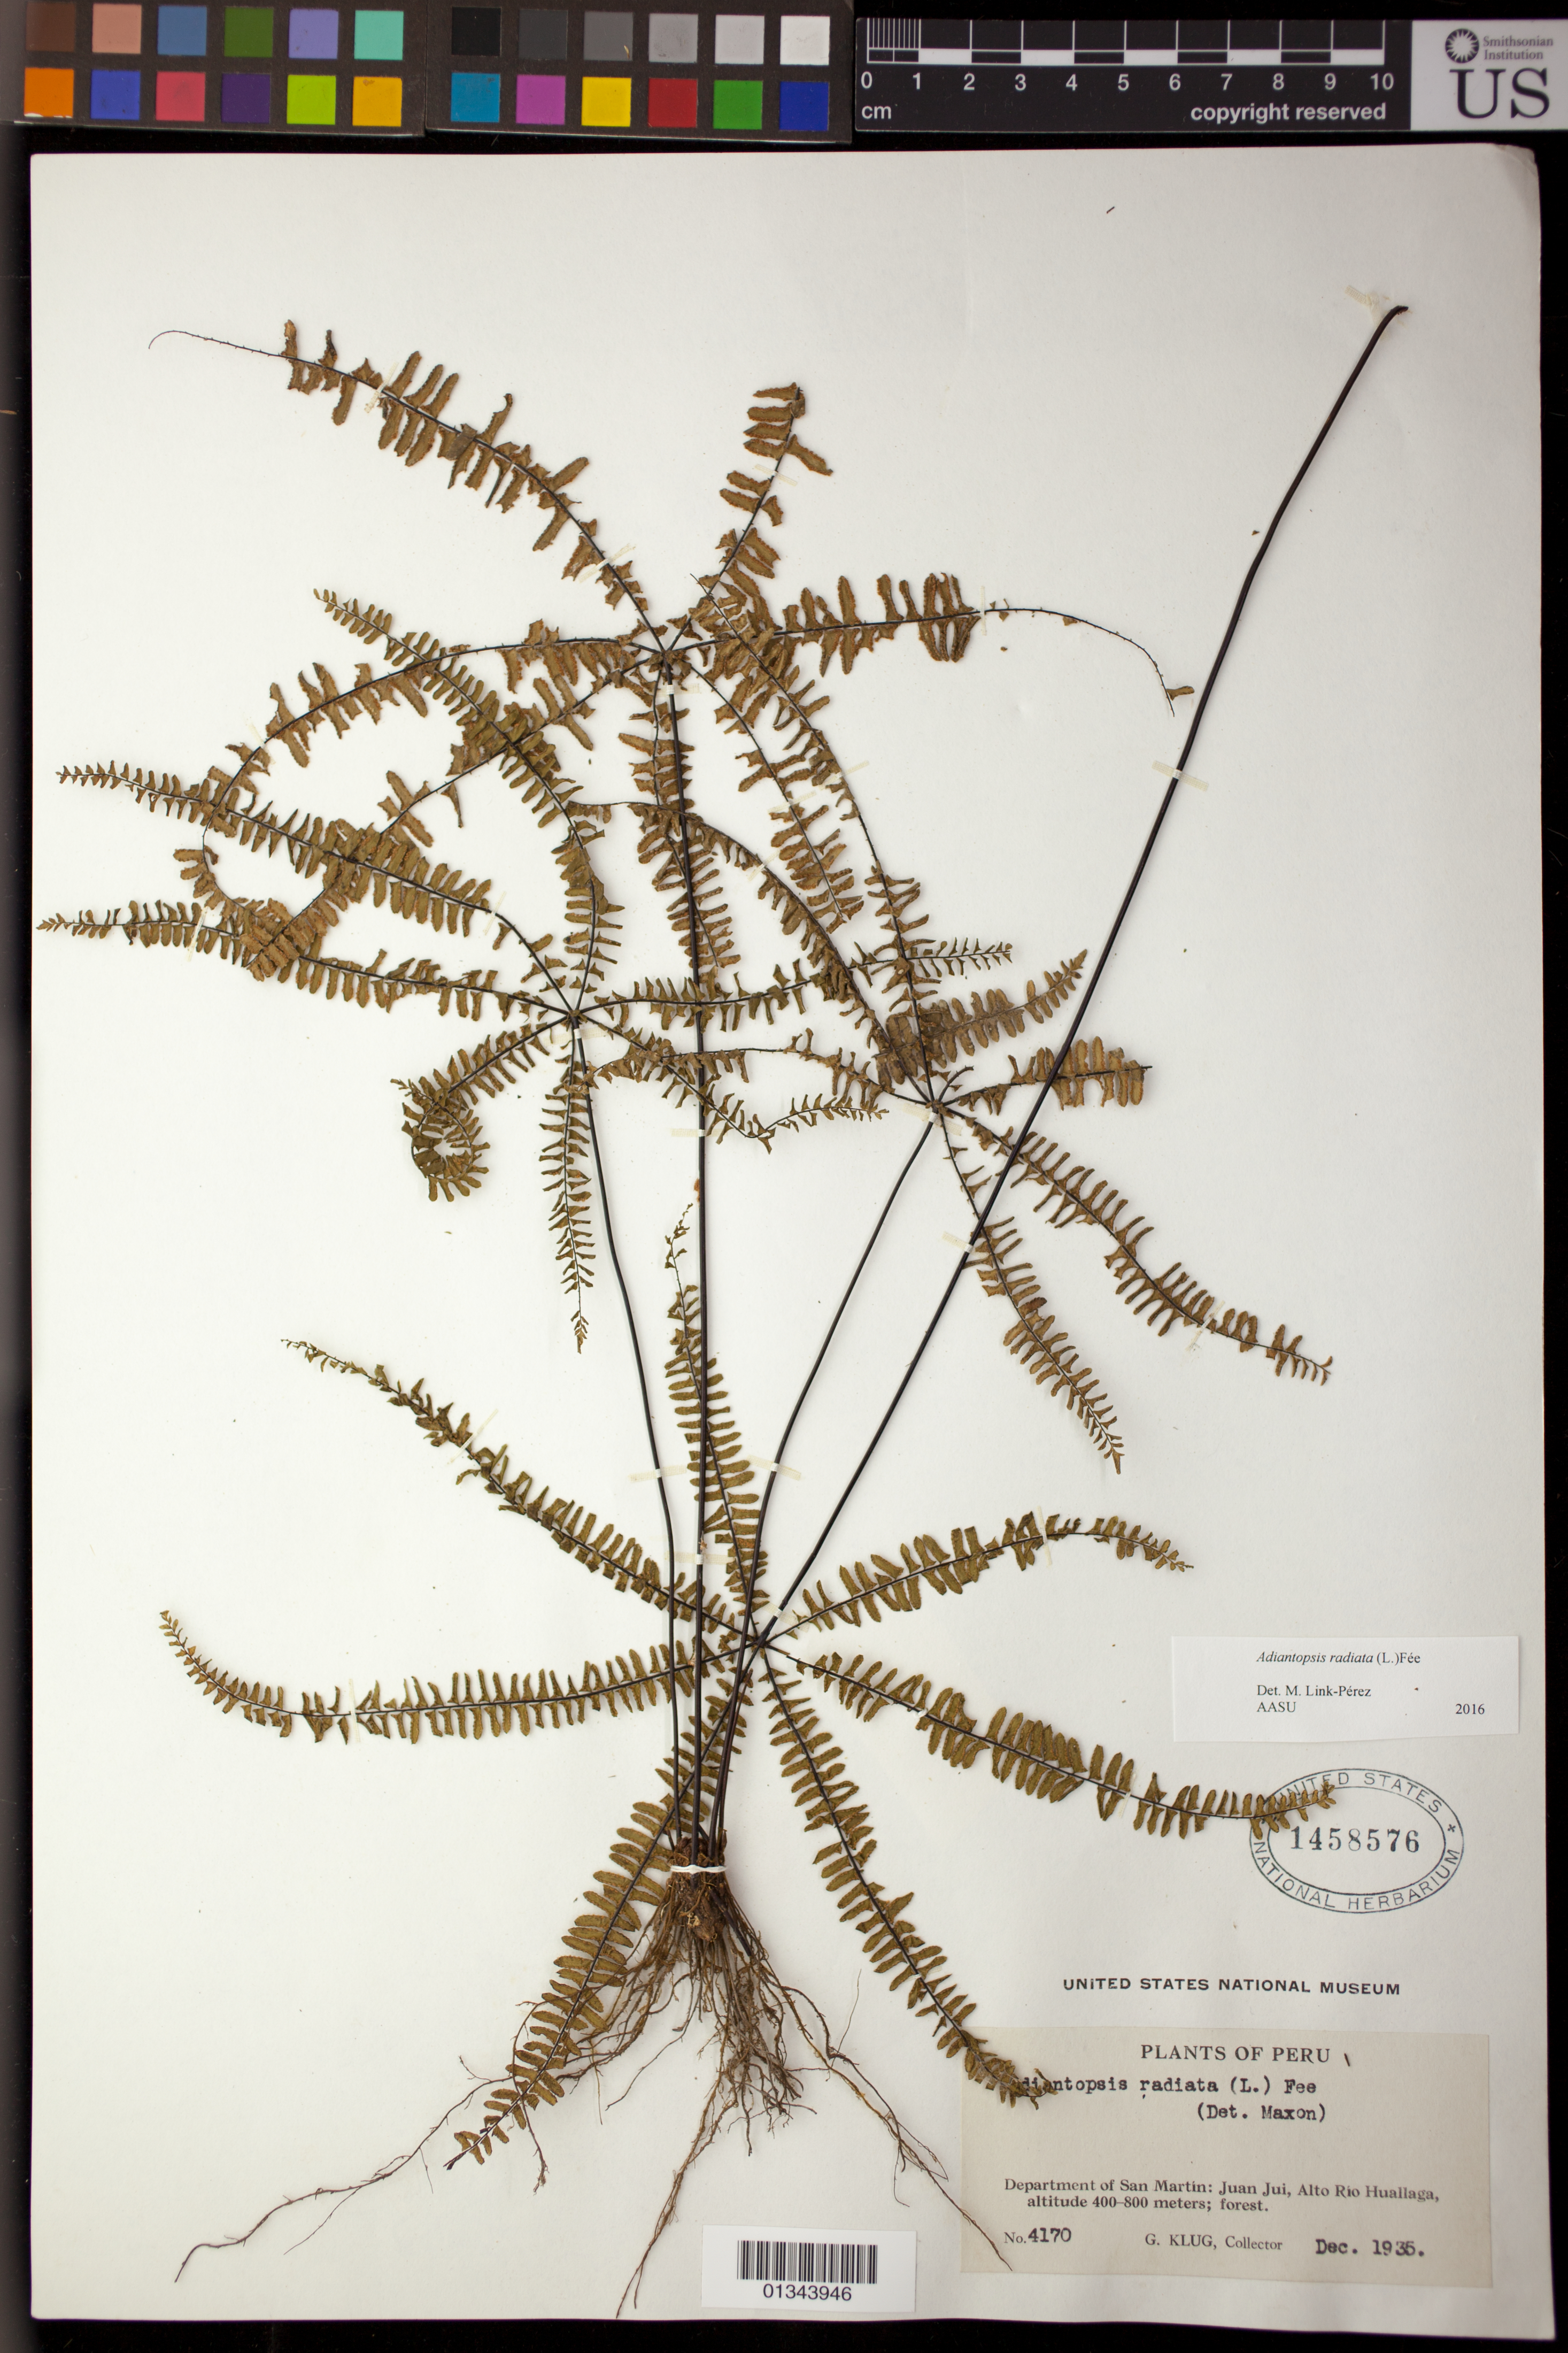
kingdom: Plantae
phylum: Tracheophyta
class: Polypodiopsida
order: Polypodiales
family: Pteridaceae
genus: Adiantopsis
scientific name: Adiantopsis radiata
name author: (L.) Fée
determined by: Link-Perez, Melanie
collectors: G. Klug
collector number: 4170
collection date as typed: Dec 1935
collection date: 1935-12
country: Peru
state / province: San Martín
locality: Juan Jui, Alto Rio Huallaga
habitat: forest.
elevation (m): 400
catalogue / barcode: US 1458576